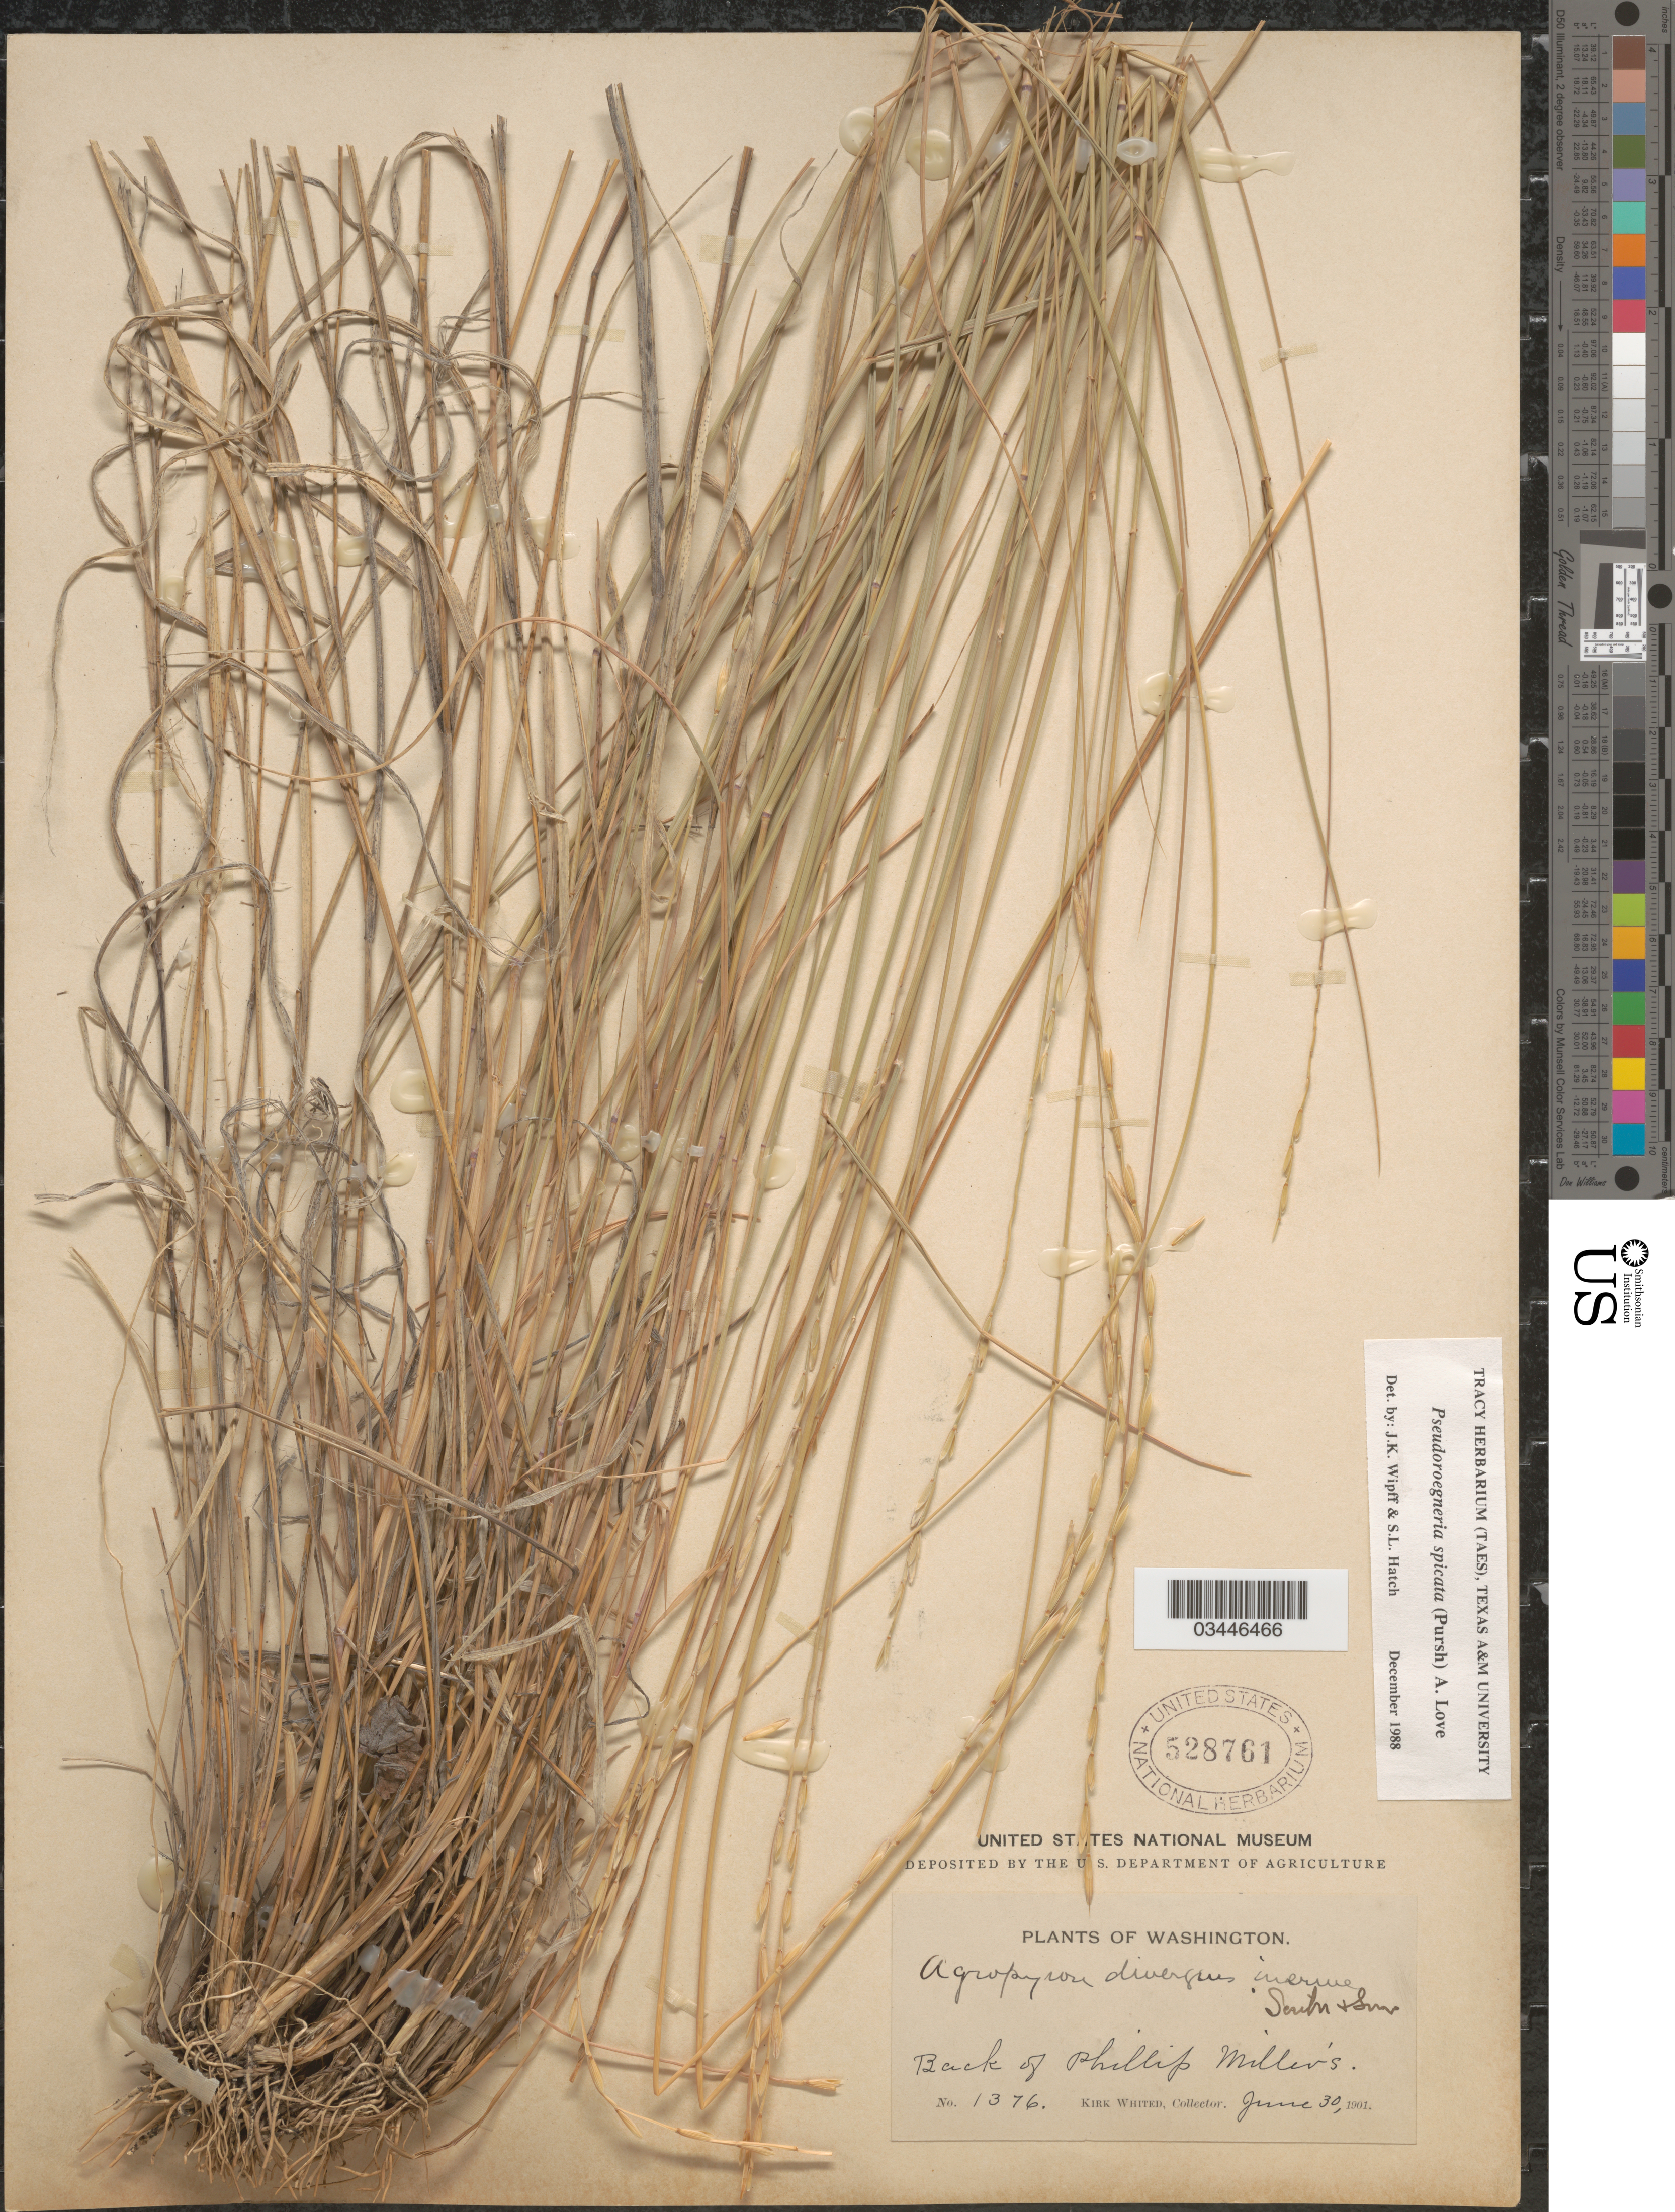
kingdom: Plantae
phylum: Tracheophyta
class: Liliopsida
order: Poales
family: Poaceae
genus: Pseudoroegneria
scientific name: Pseudoroegneria spicata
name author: (Pursh) Á. Löve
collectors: K. Whited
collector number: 1376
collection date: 1901-06-30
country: United States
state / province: Washington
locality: Back of Phillip Miller's.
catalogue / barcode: US 528761